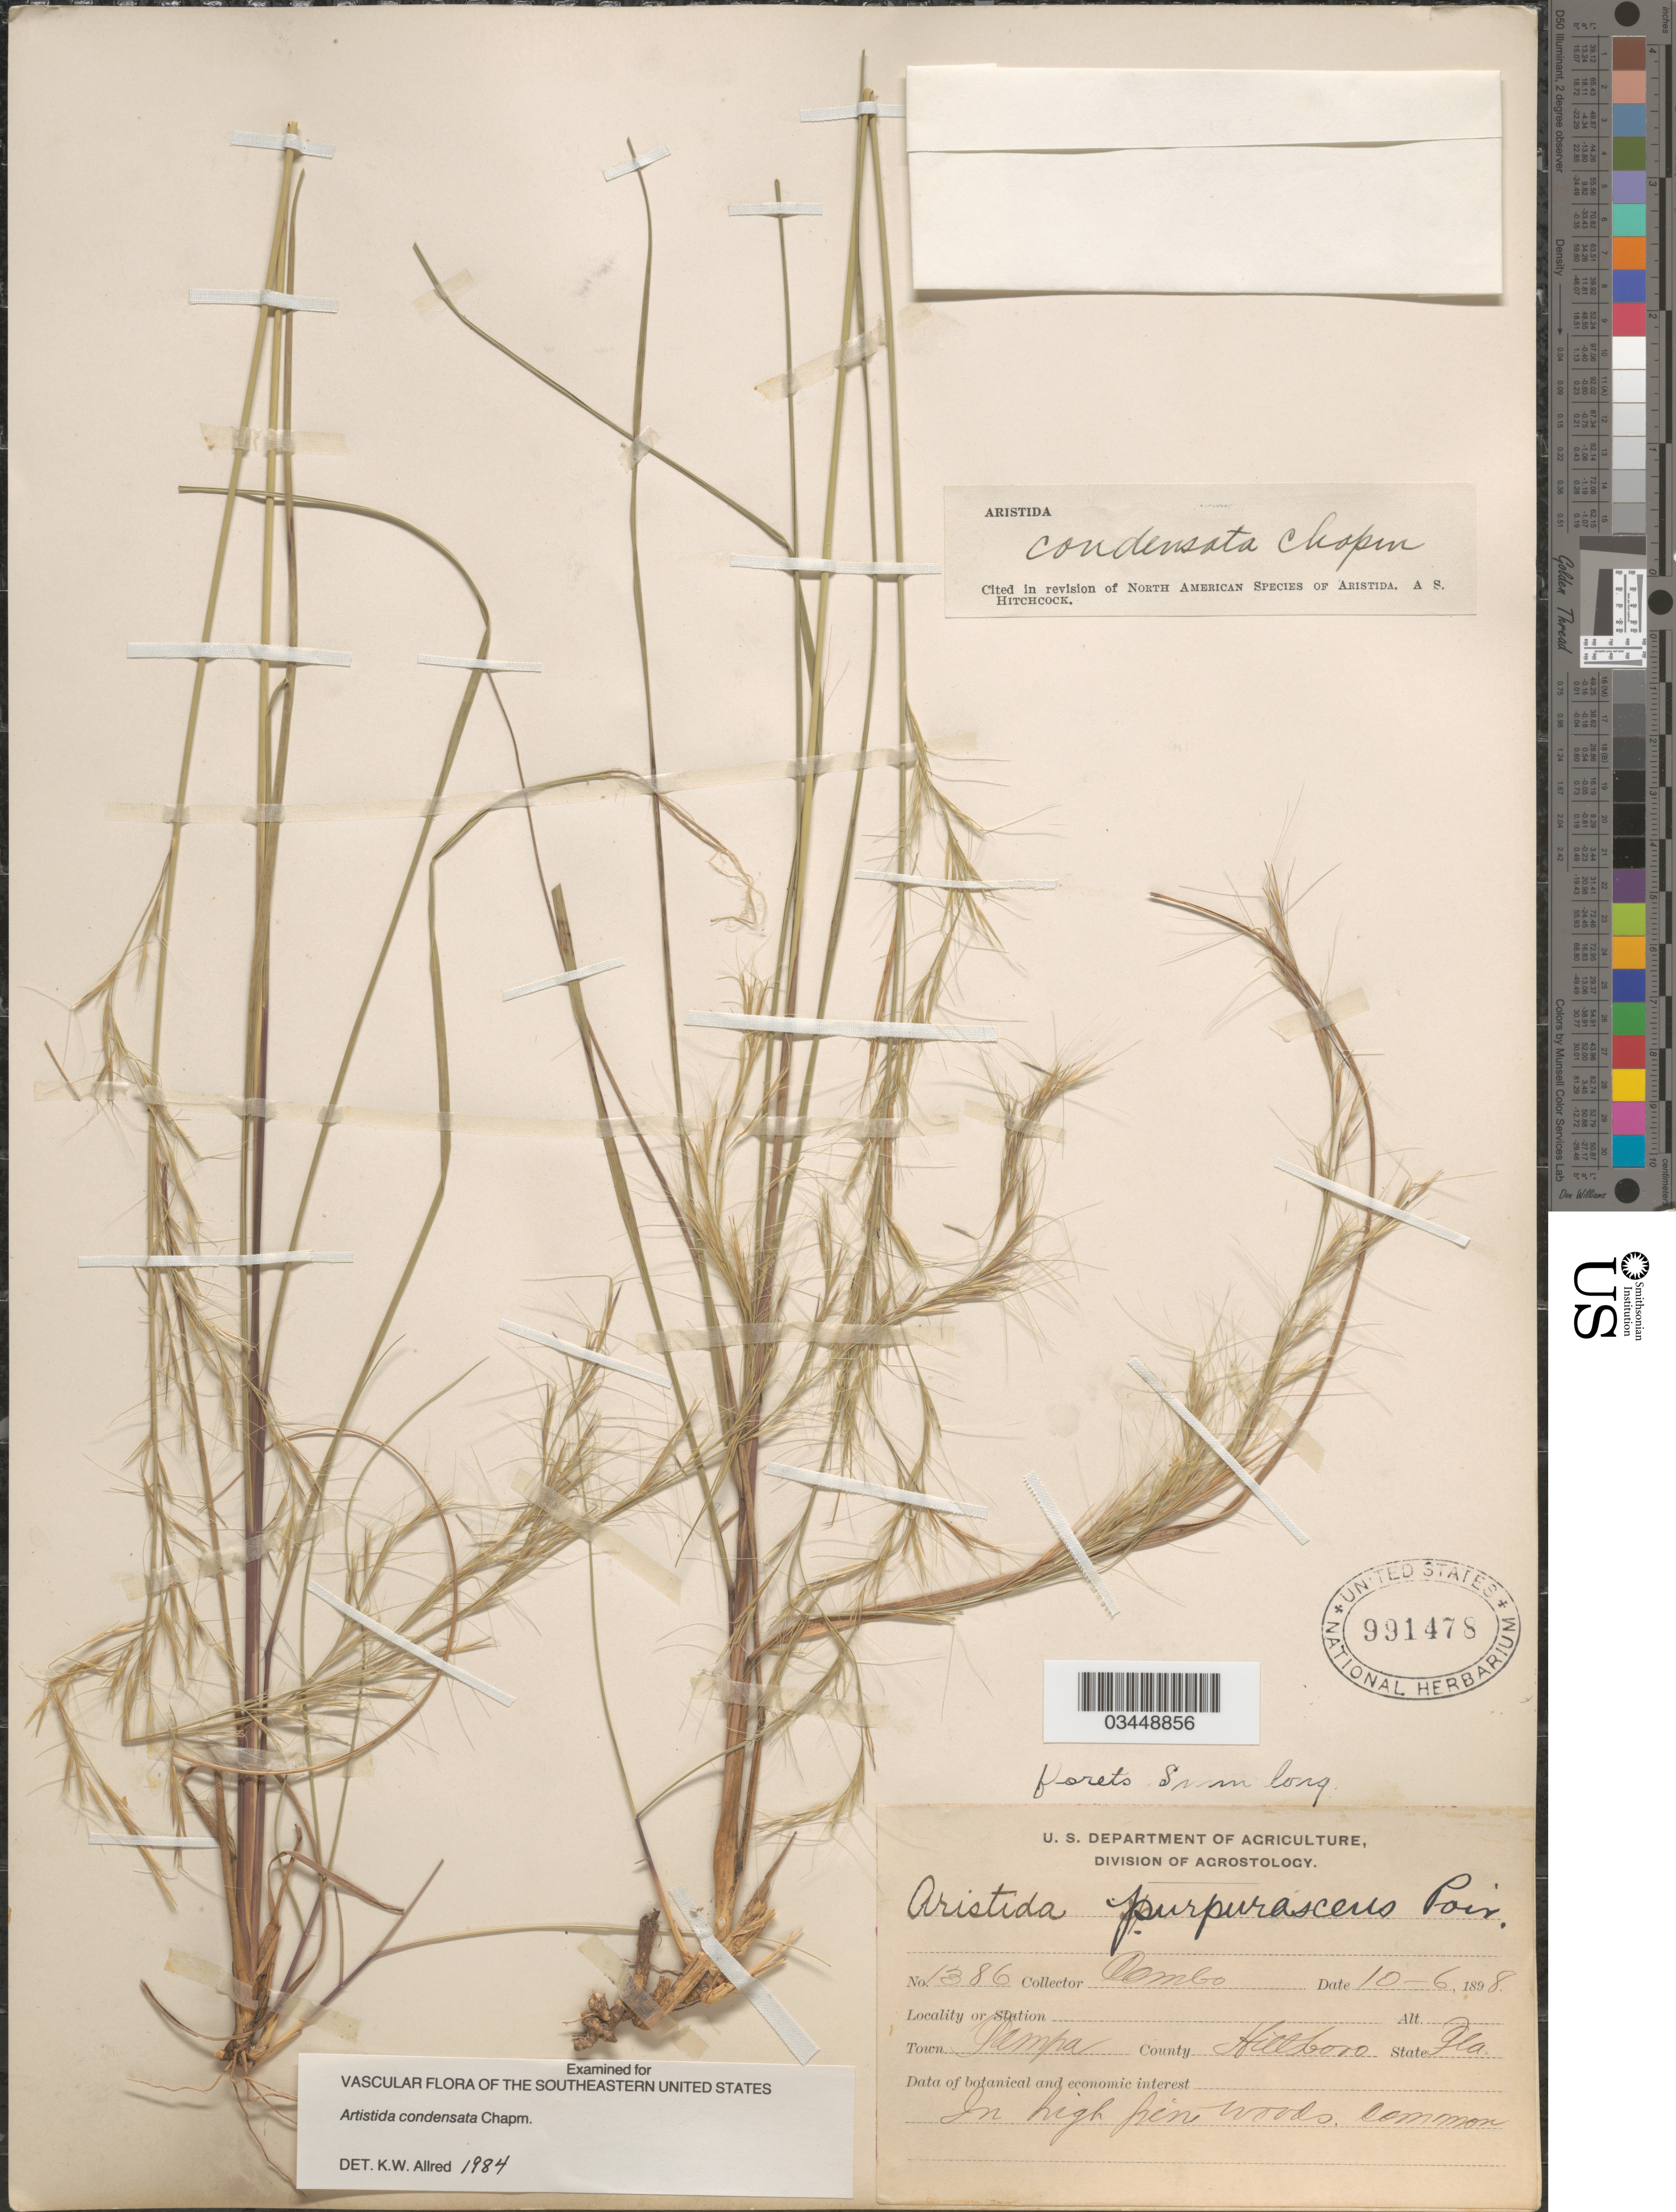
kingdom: Plantae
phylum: Tracheophyta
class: Liliopsida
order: Poales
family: Poaceae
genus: Aristida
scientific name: Aristida condensata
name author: Chapm.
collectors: -. Combs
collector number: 1386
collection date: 1898-10-06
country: United States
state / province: Florida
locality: Town Tampa. County Hillsboro.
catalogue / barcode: US 991478